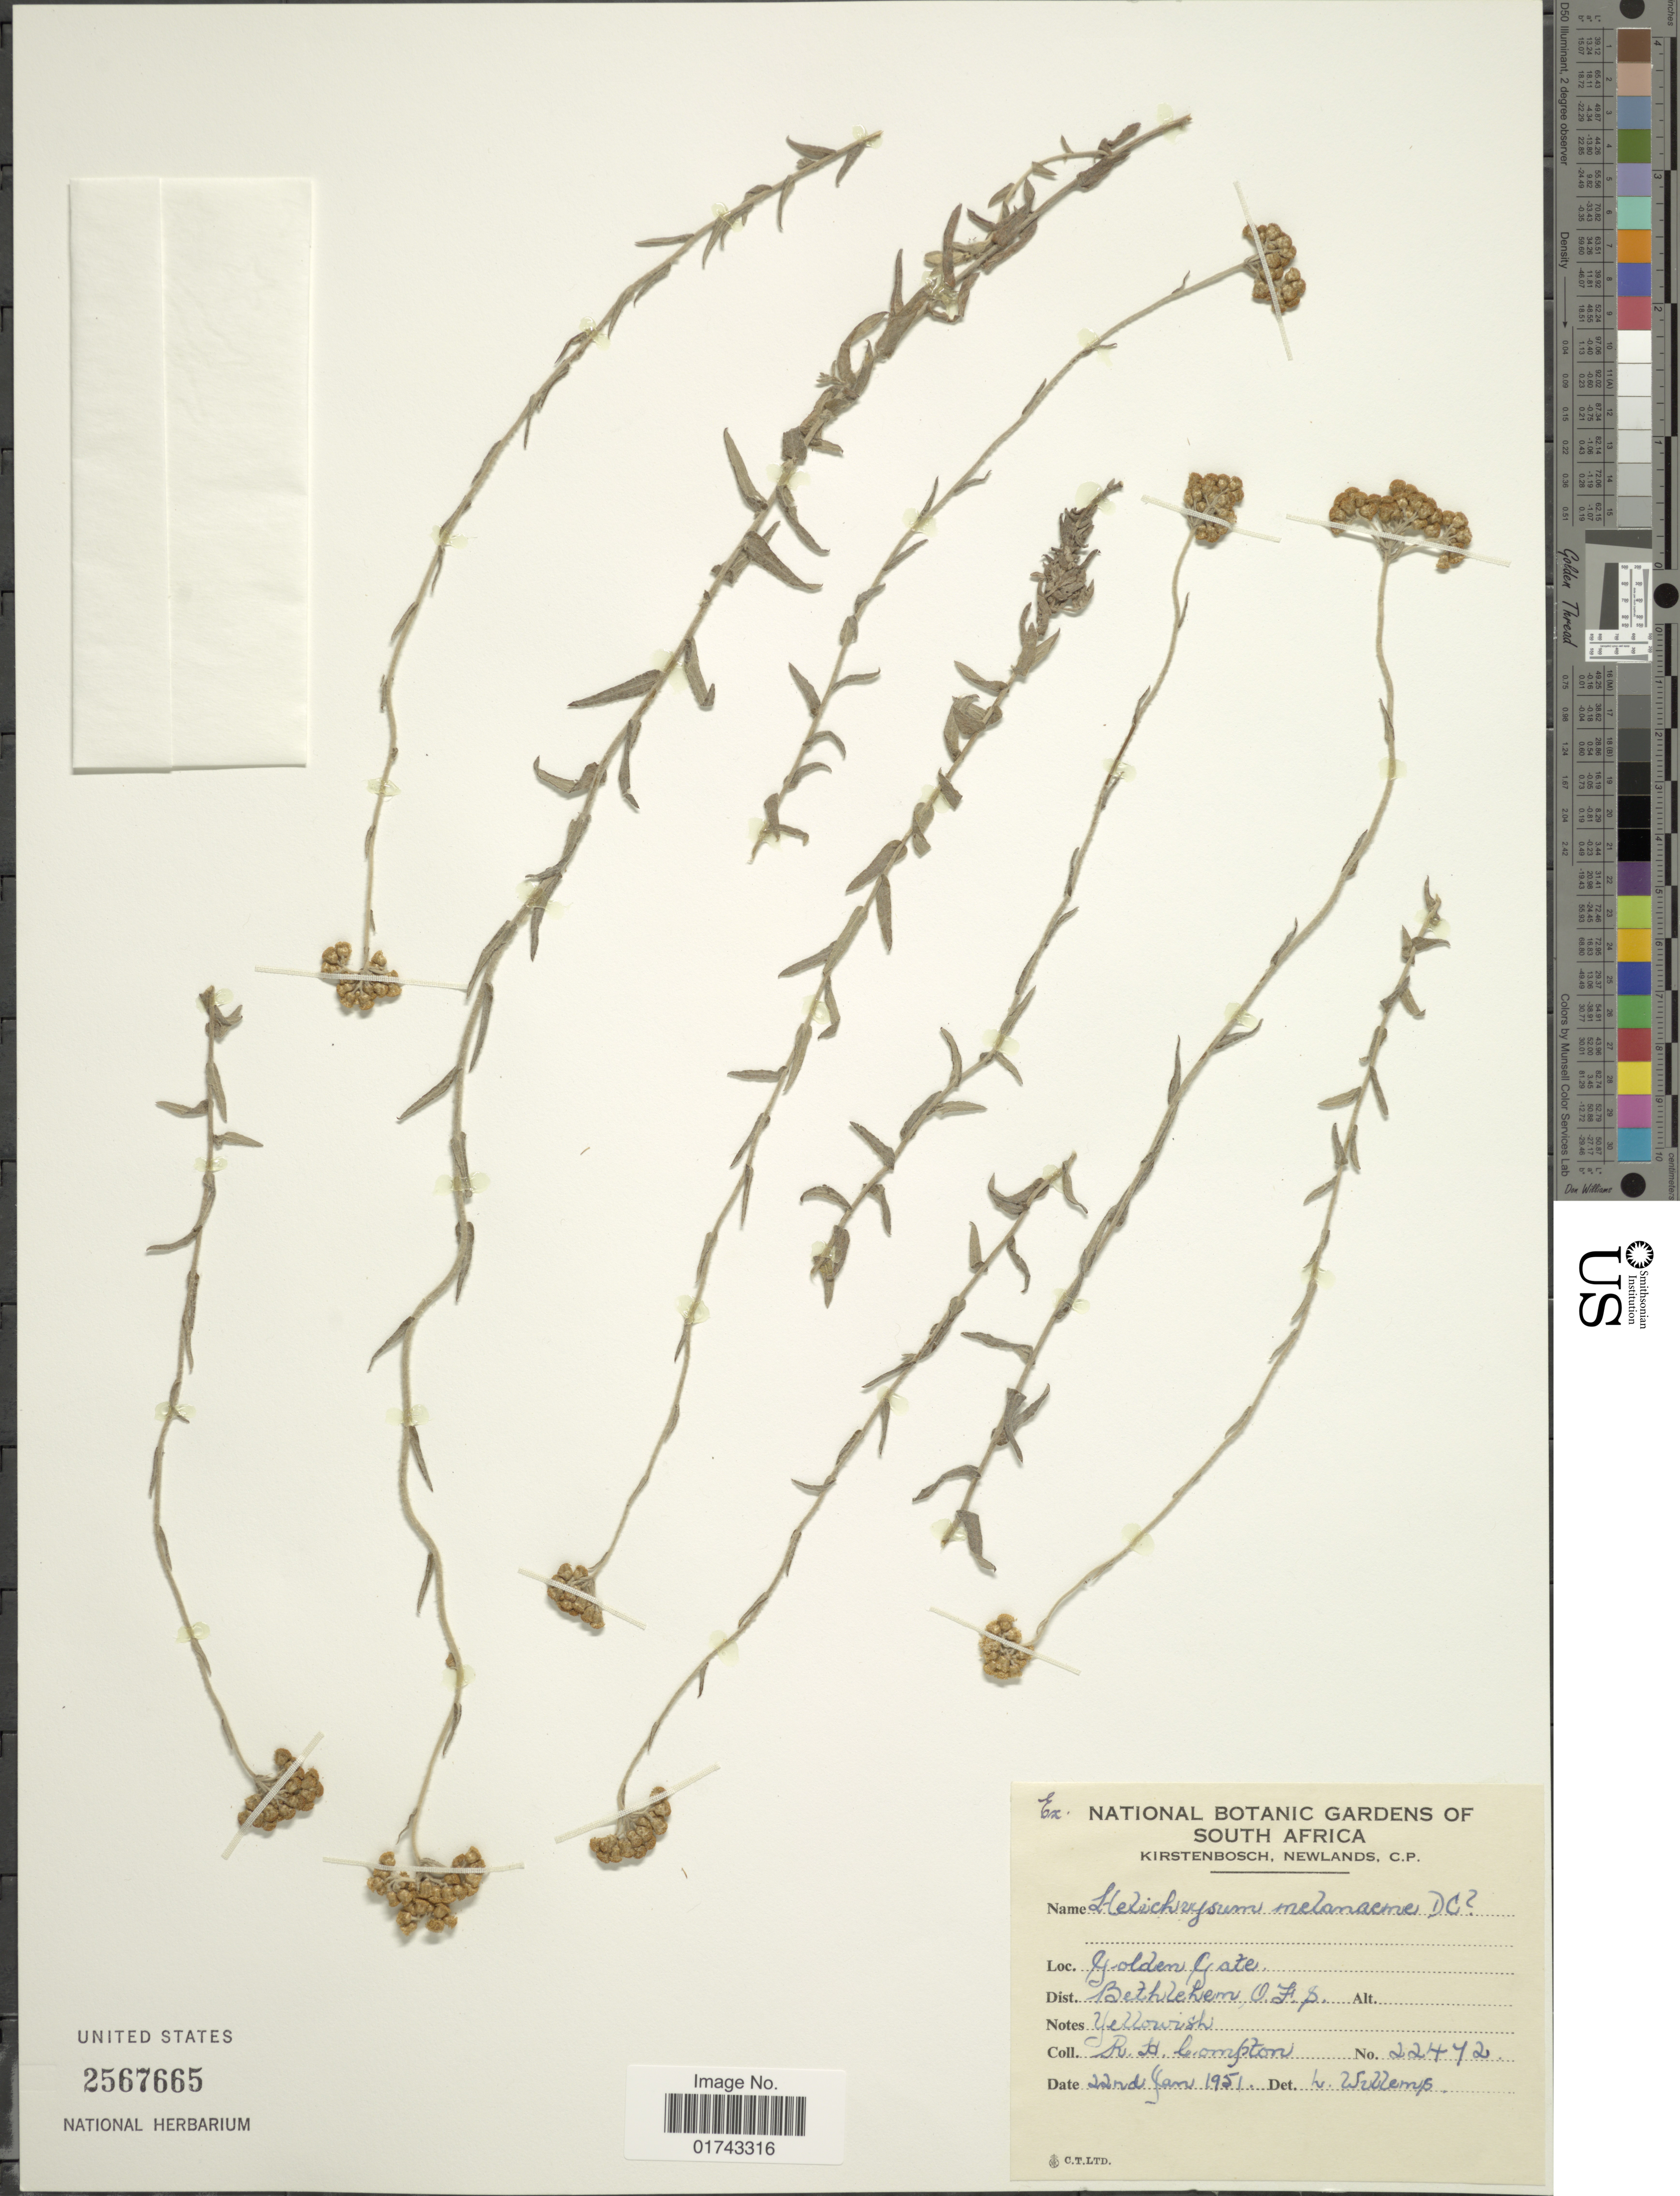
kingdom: Plantae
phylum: Tracheophyta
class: Magnoliopsida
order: Asterales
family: Asteraceae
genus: Helichrysum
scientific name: Helichrysum melanacme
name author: DC.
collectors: R. H. Compton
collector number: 22472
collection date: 1951-01-22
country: South Africa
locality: Golden Gate, Dist. Bethlehem O. F. S.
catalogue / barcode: US 2567665